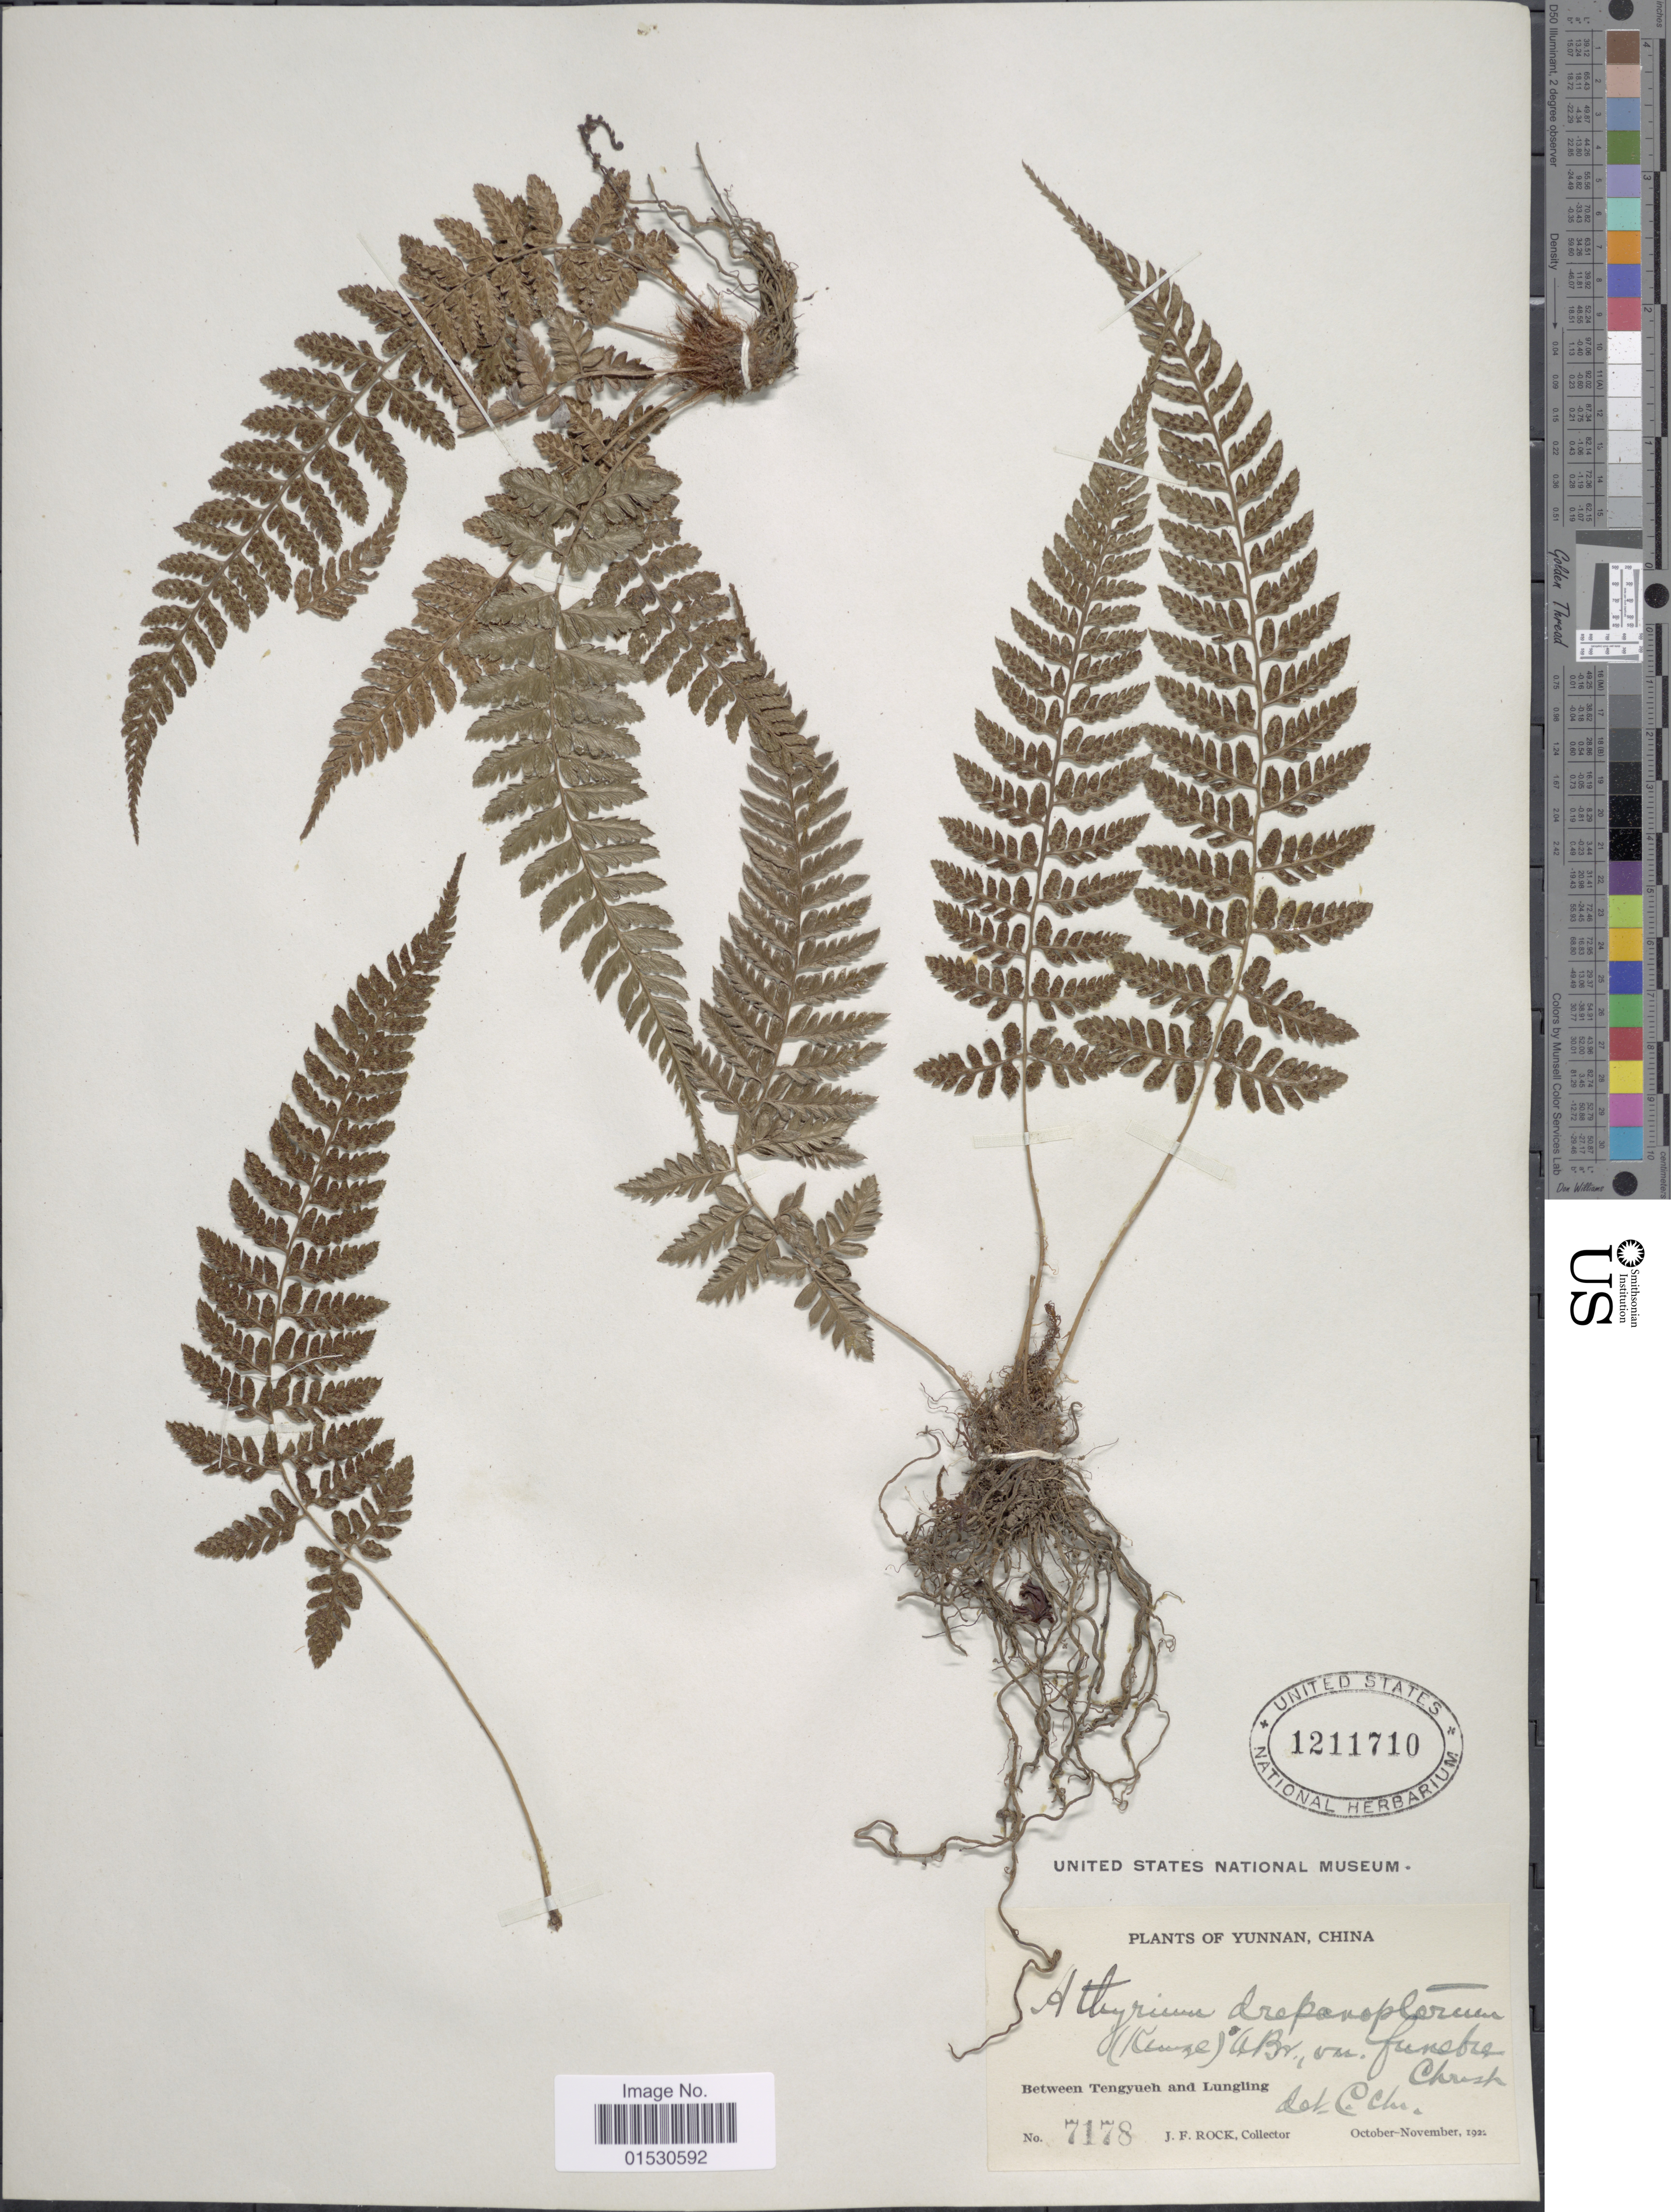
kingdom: Plantae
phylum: Tracheophyta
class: Polypodiopsida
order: Polypodiales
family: Athyriaceae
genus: Athyrium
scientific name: Athyrium drepanopterum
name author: (Kunze) A. Braun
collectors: J. Rock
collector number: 7178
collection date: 1922-10/1922-11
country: China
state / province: Yunnan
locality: Between Tengyuch and Lungling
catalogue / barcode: US 1211710